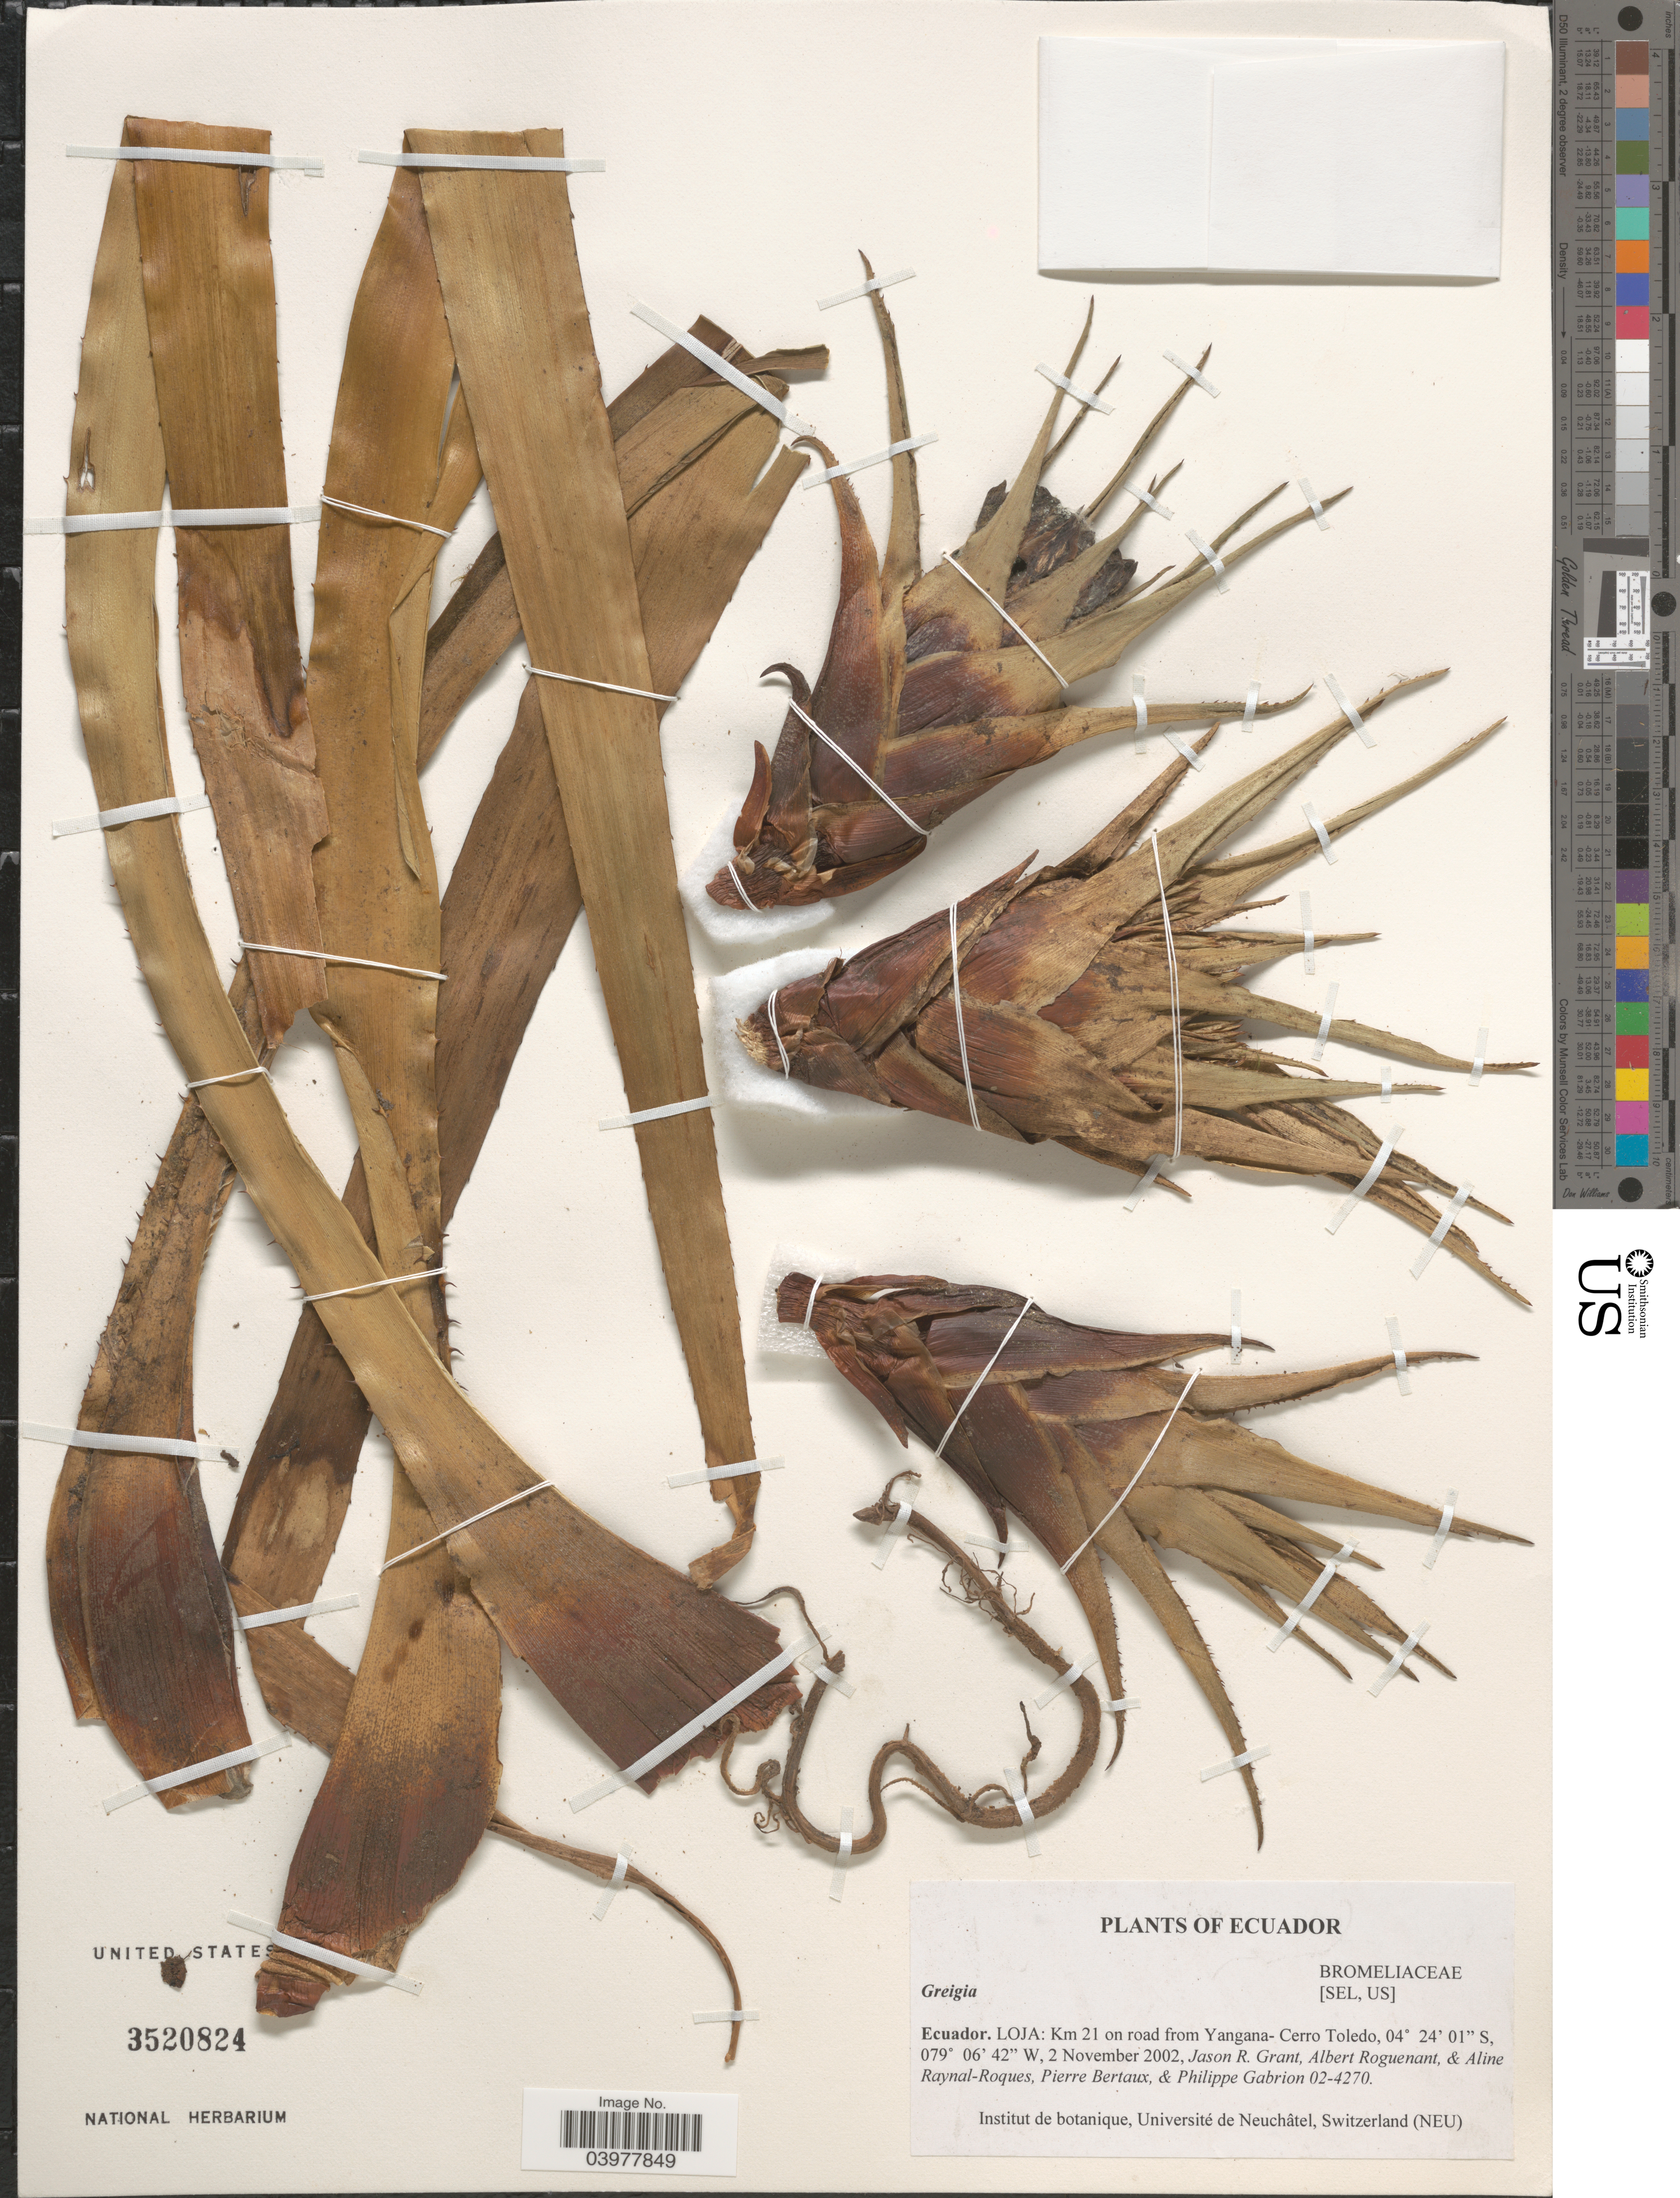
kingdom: Plantae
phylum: Tracheophyta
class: Liliopsida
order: Poales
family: Bromeliaceae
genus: Greigia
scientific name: Greigia sp.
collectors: J. R. Grant, A. Roguenant, A. M. Raynal, P. Bertaux & P. Gabrion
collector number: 02-4270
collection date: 2002-11-02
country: Ecuador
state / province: Loja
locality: Km 21 on road from Yangana- Cerro Toledo.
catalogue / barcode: US 3520824